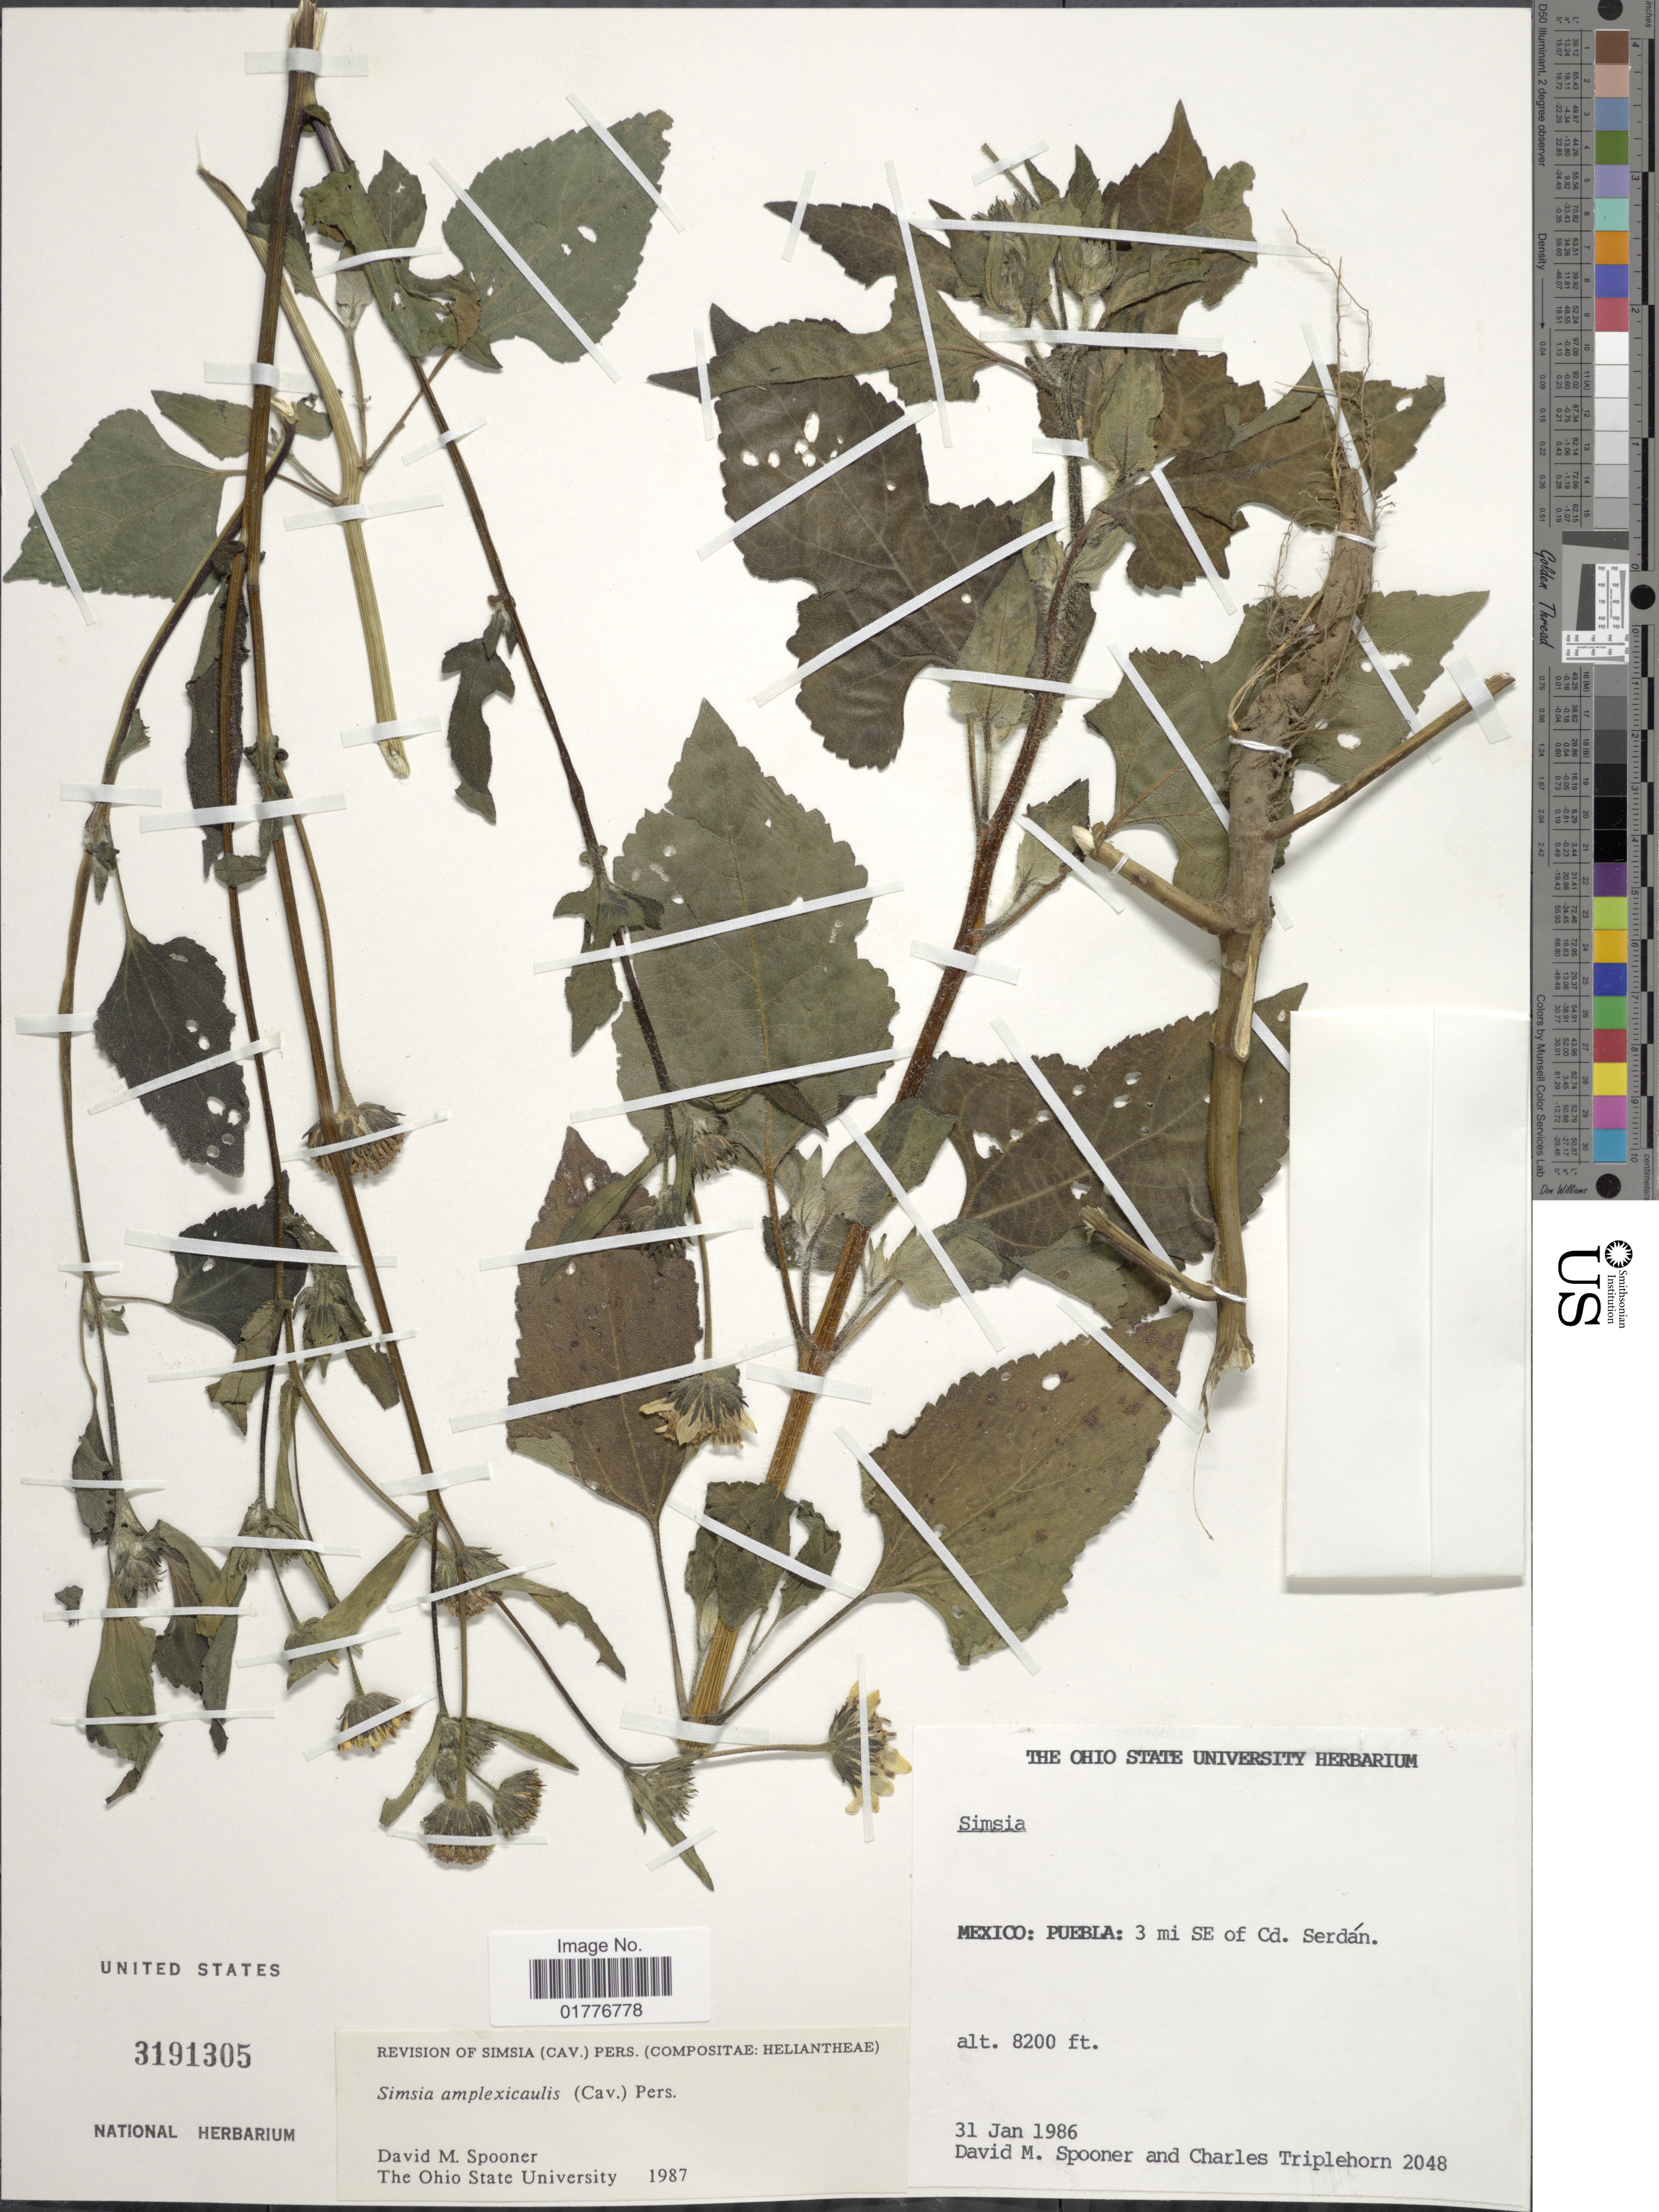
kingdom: Plantae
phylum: Tracheophyta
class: Magnoliopsida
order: Asterales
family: Asteraceae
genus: Simsia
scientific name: Simsia amplexicaulis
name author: (Cav.) Pers.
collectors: D. Spooner & Triplehorn, C.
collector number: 2048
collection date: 1986-01-31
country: Mexico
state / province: Puebla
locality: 3 mi SE of Cd. Serdan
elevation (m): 2499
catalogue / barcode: US 3191305